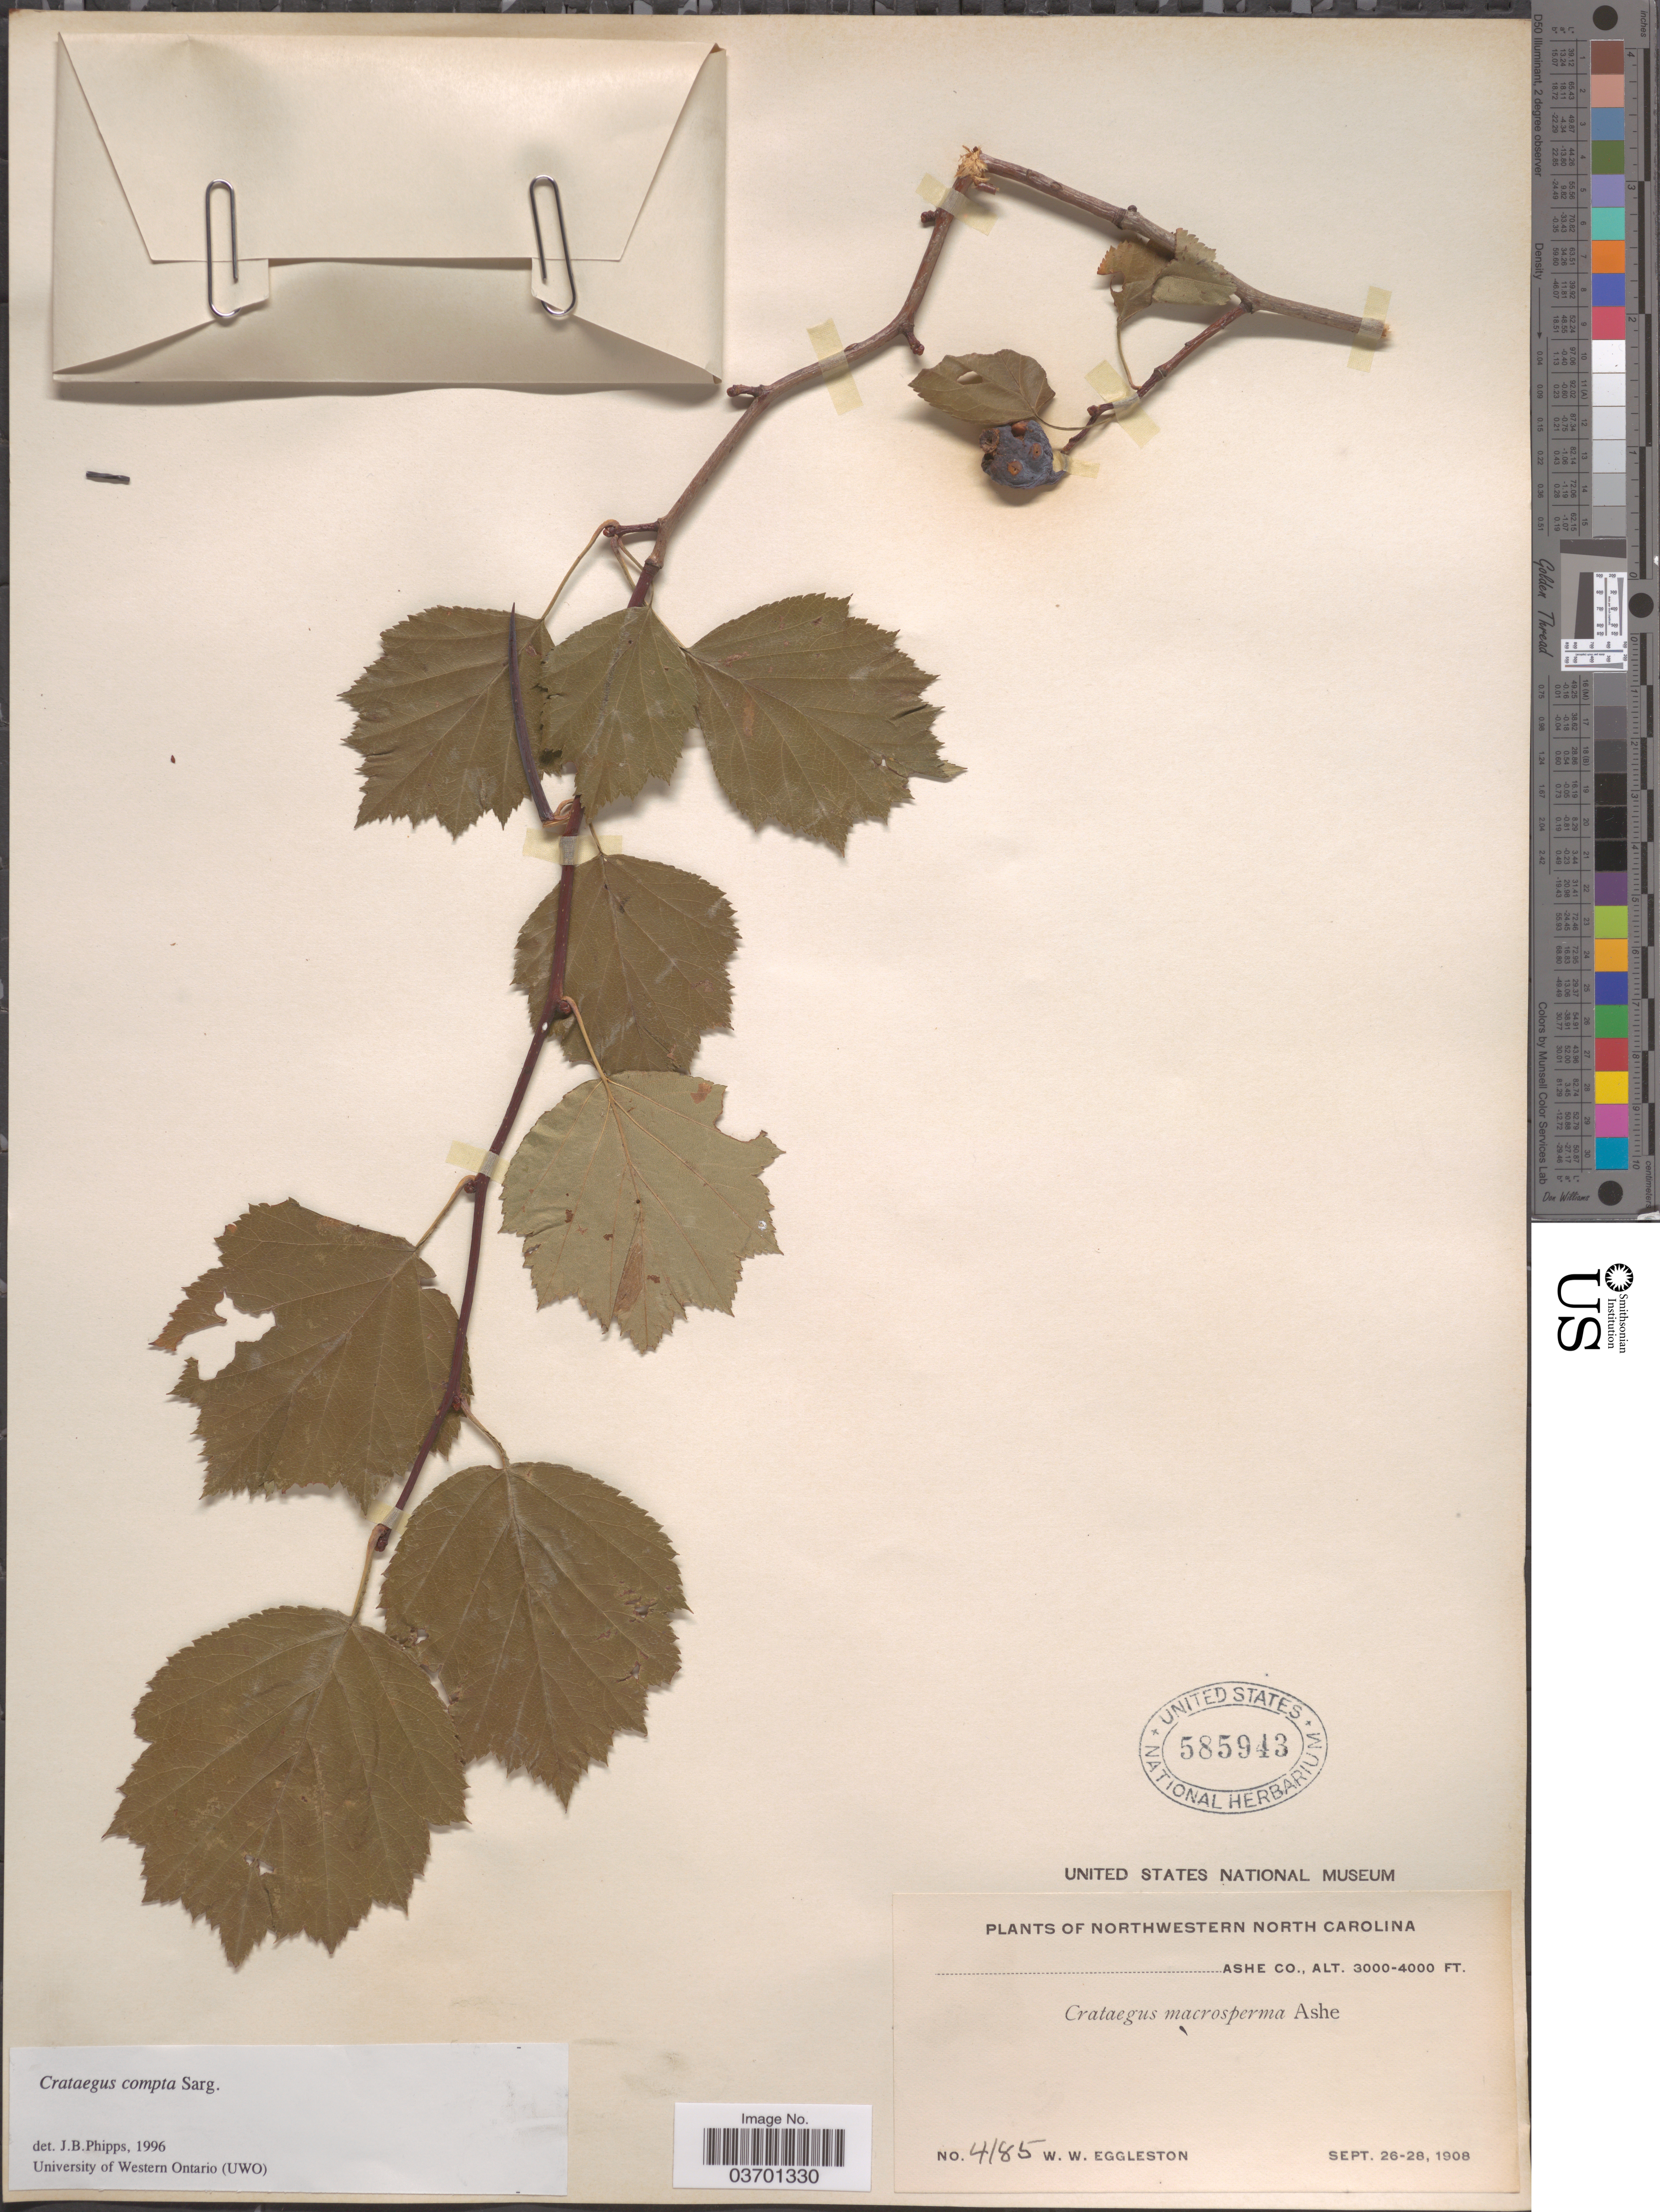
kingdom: Plantae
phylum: Tracheophyta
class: Magnoliopsida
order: Rosales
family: Rosaceae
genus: Crataegus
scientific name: Crataegus populnea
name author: Ashe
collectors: W. W. Eggleston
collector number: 4185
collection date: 1908-09-26/1908-09-28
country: United States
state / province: North Carolina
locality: Northwestern North Carolina. Ashe Co.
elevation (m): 914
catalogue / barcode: US 585943